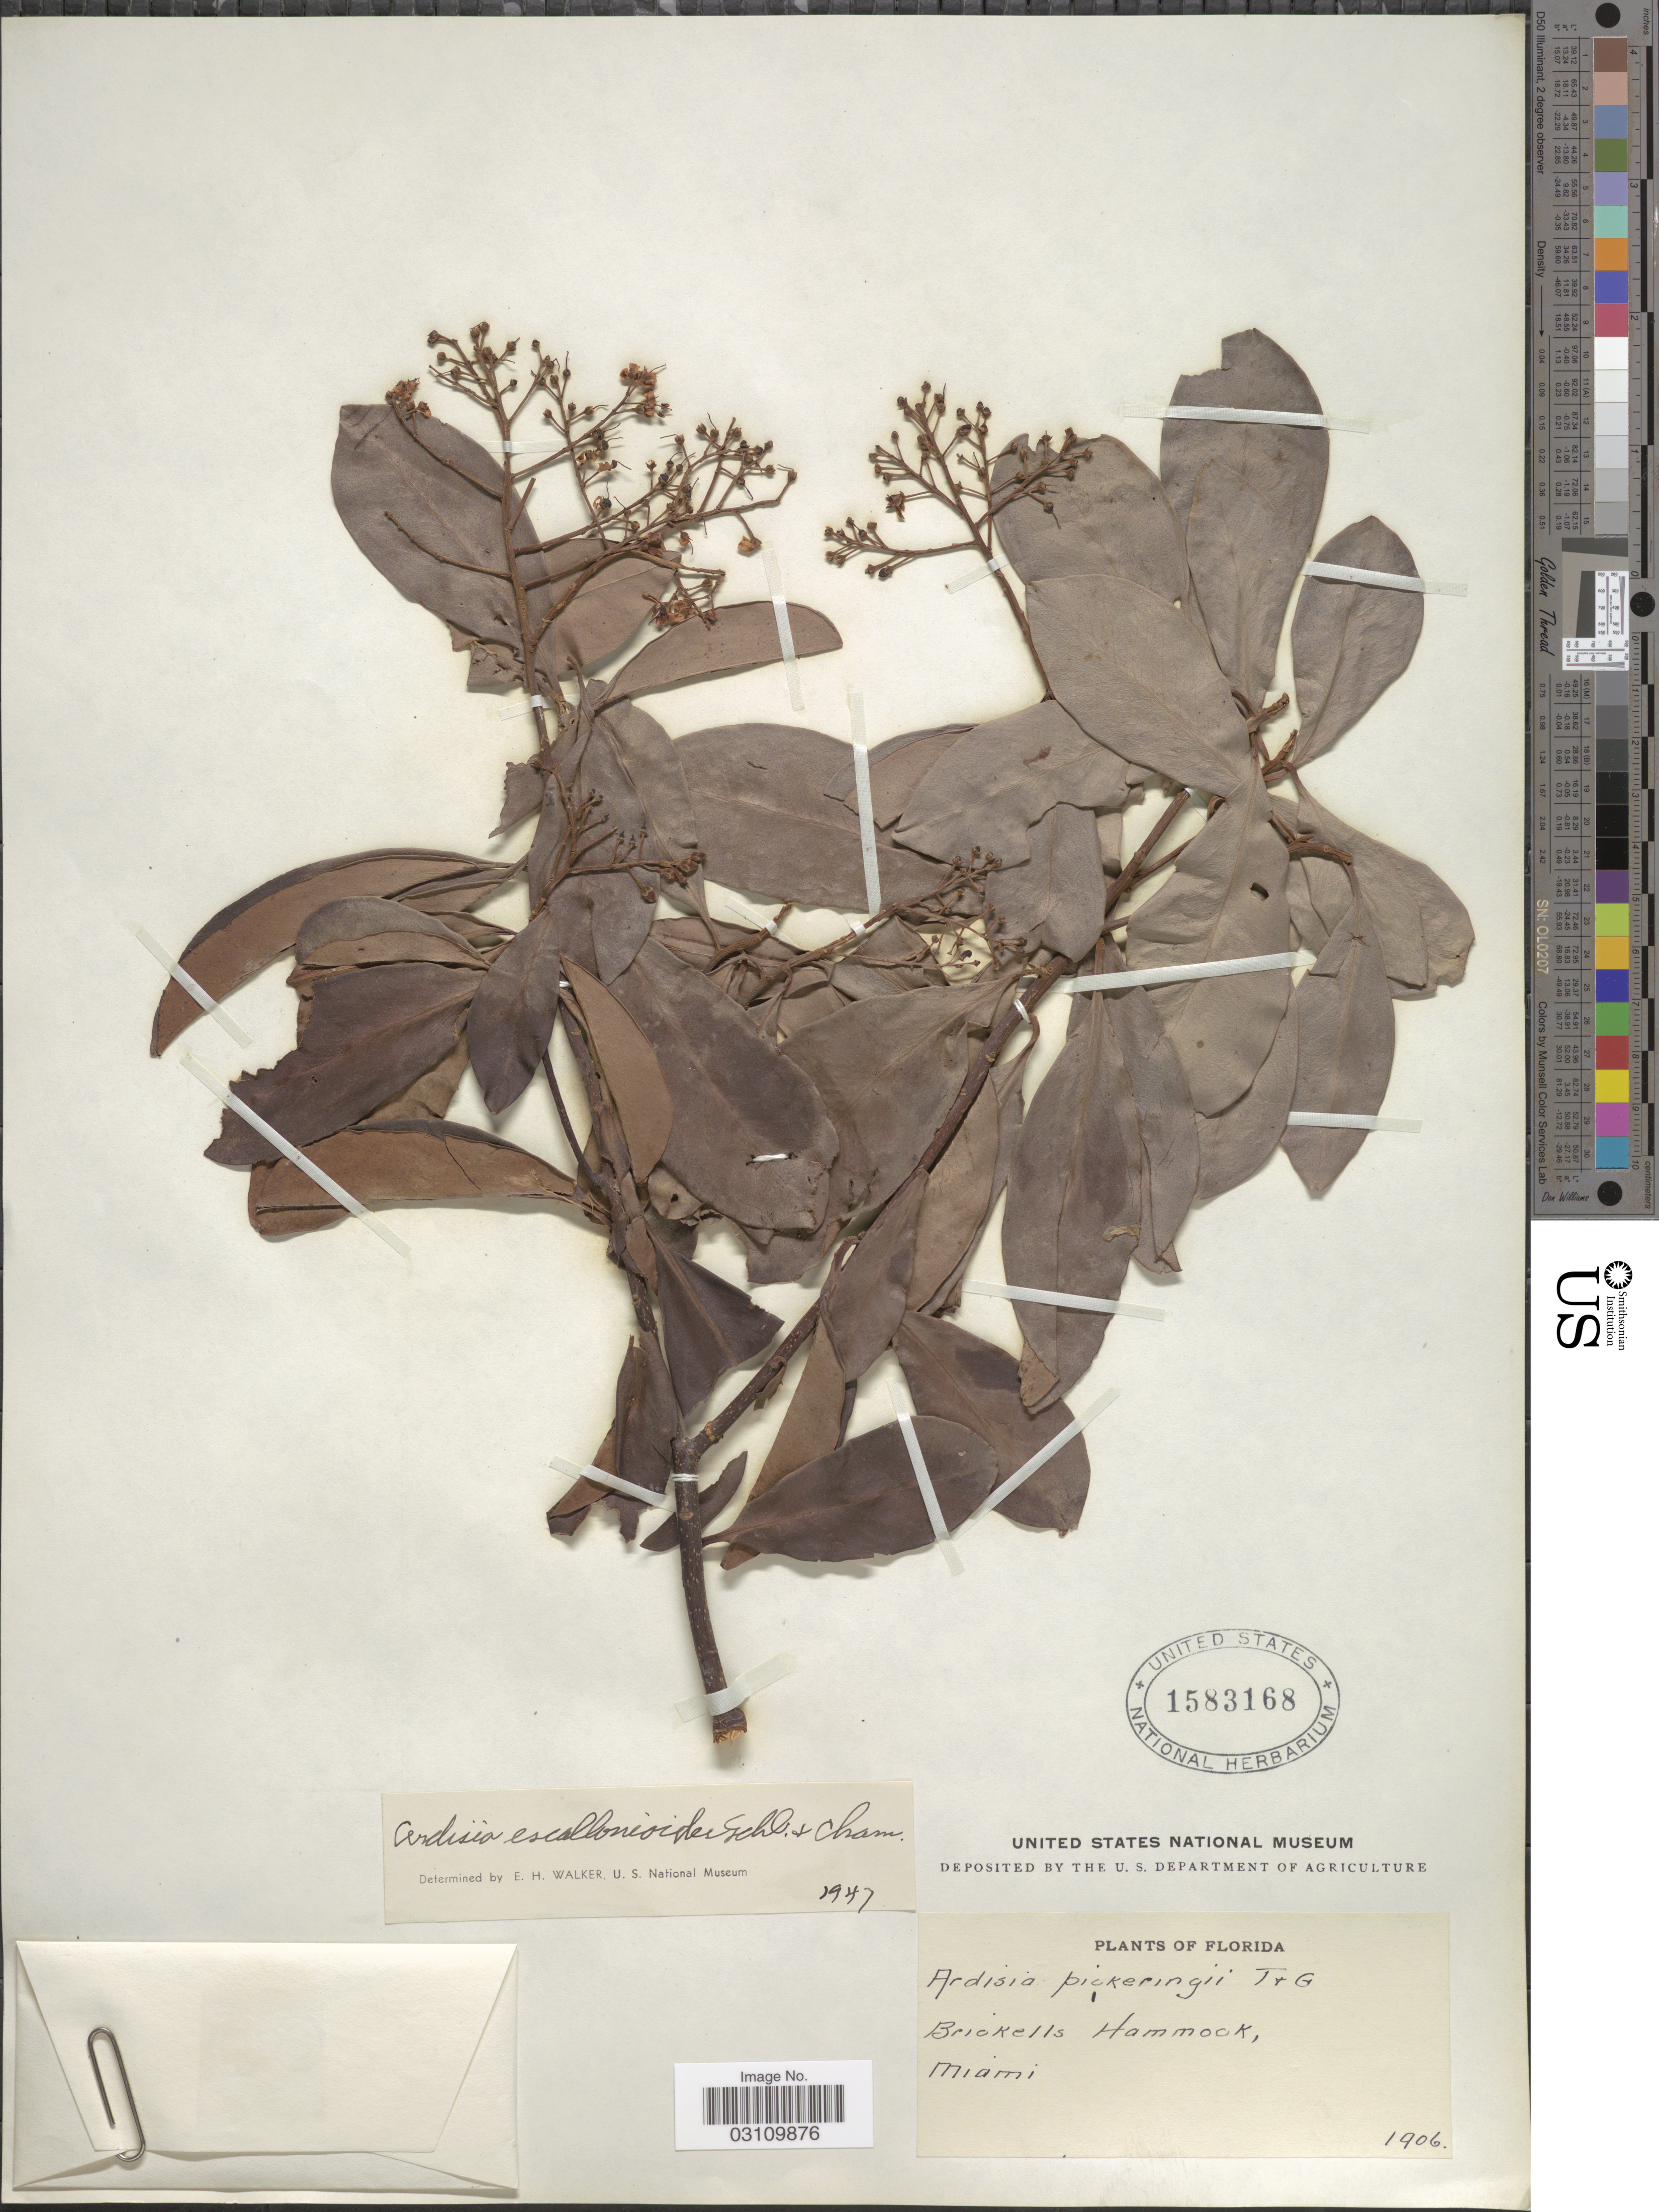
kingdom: Plantae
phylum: Tracheophyta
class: Magnoliopsida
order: Ericales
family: Primulaceae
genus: Ardisia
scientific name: Ardisia escallonioides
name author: Schltdl. & Cham.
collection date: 1906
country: United States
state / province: Florida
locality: Brickells Hammock, Miami.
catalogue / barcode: US 1583168